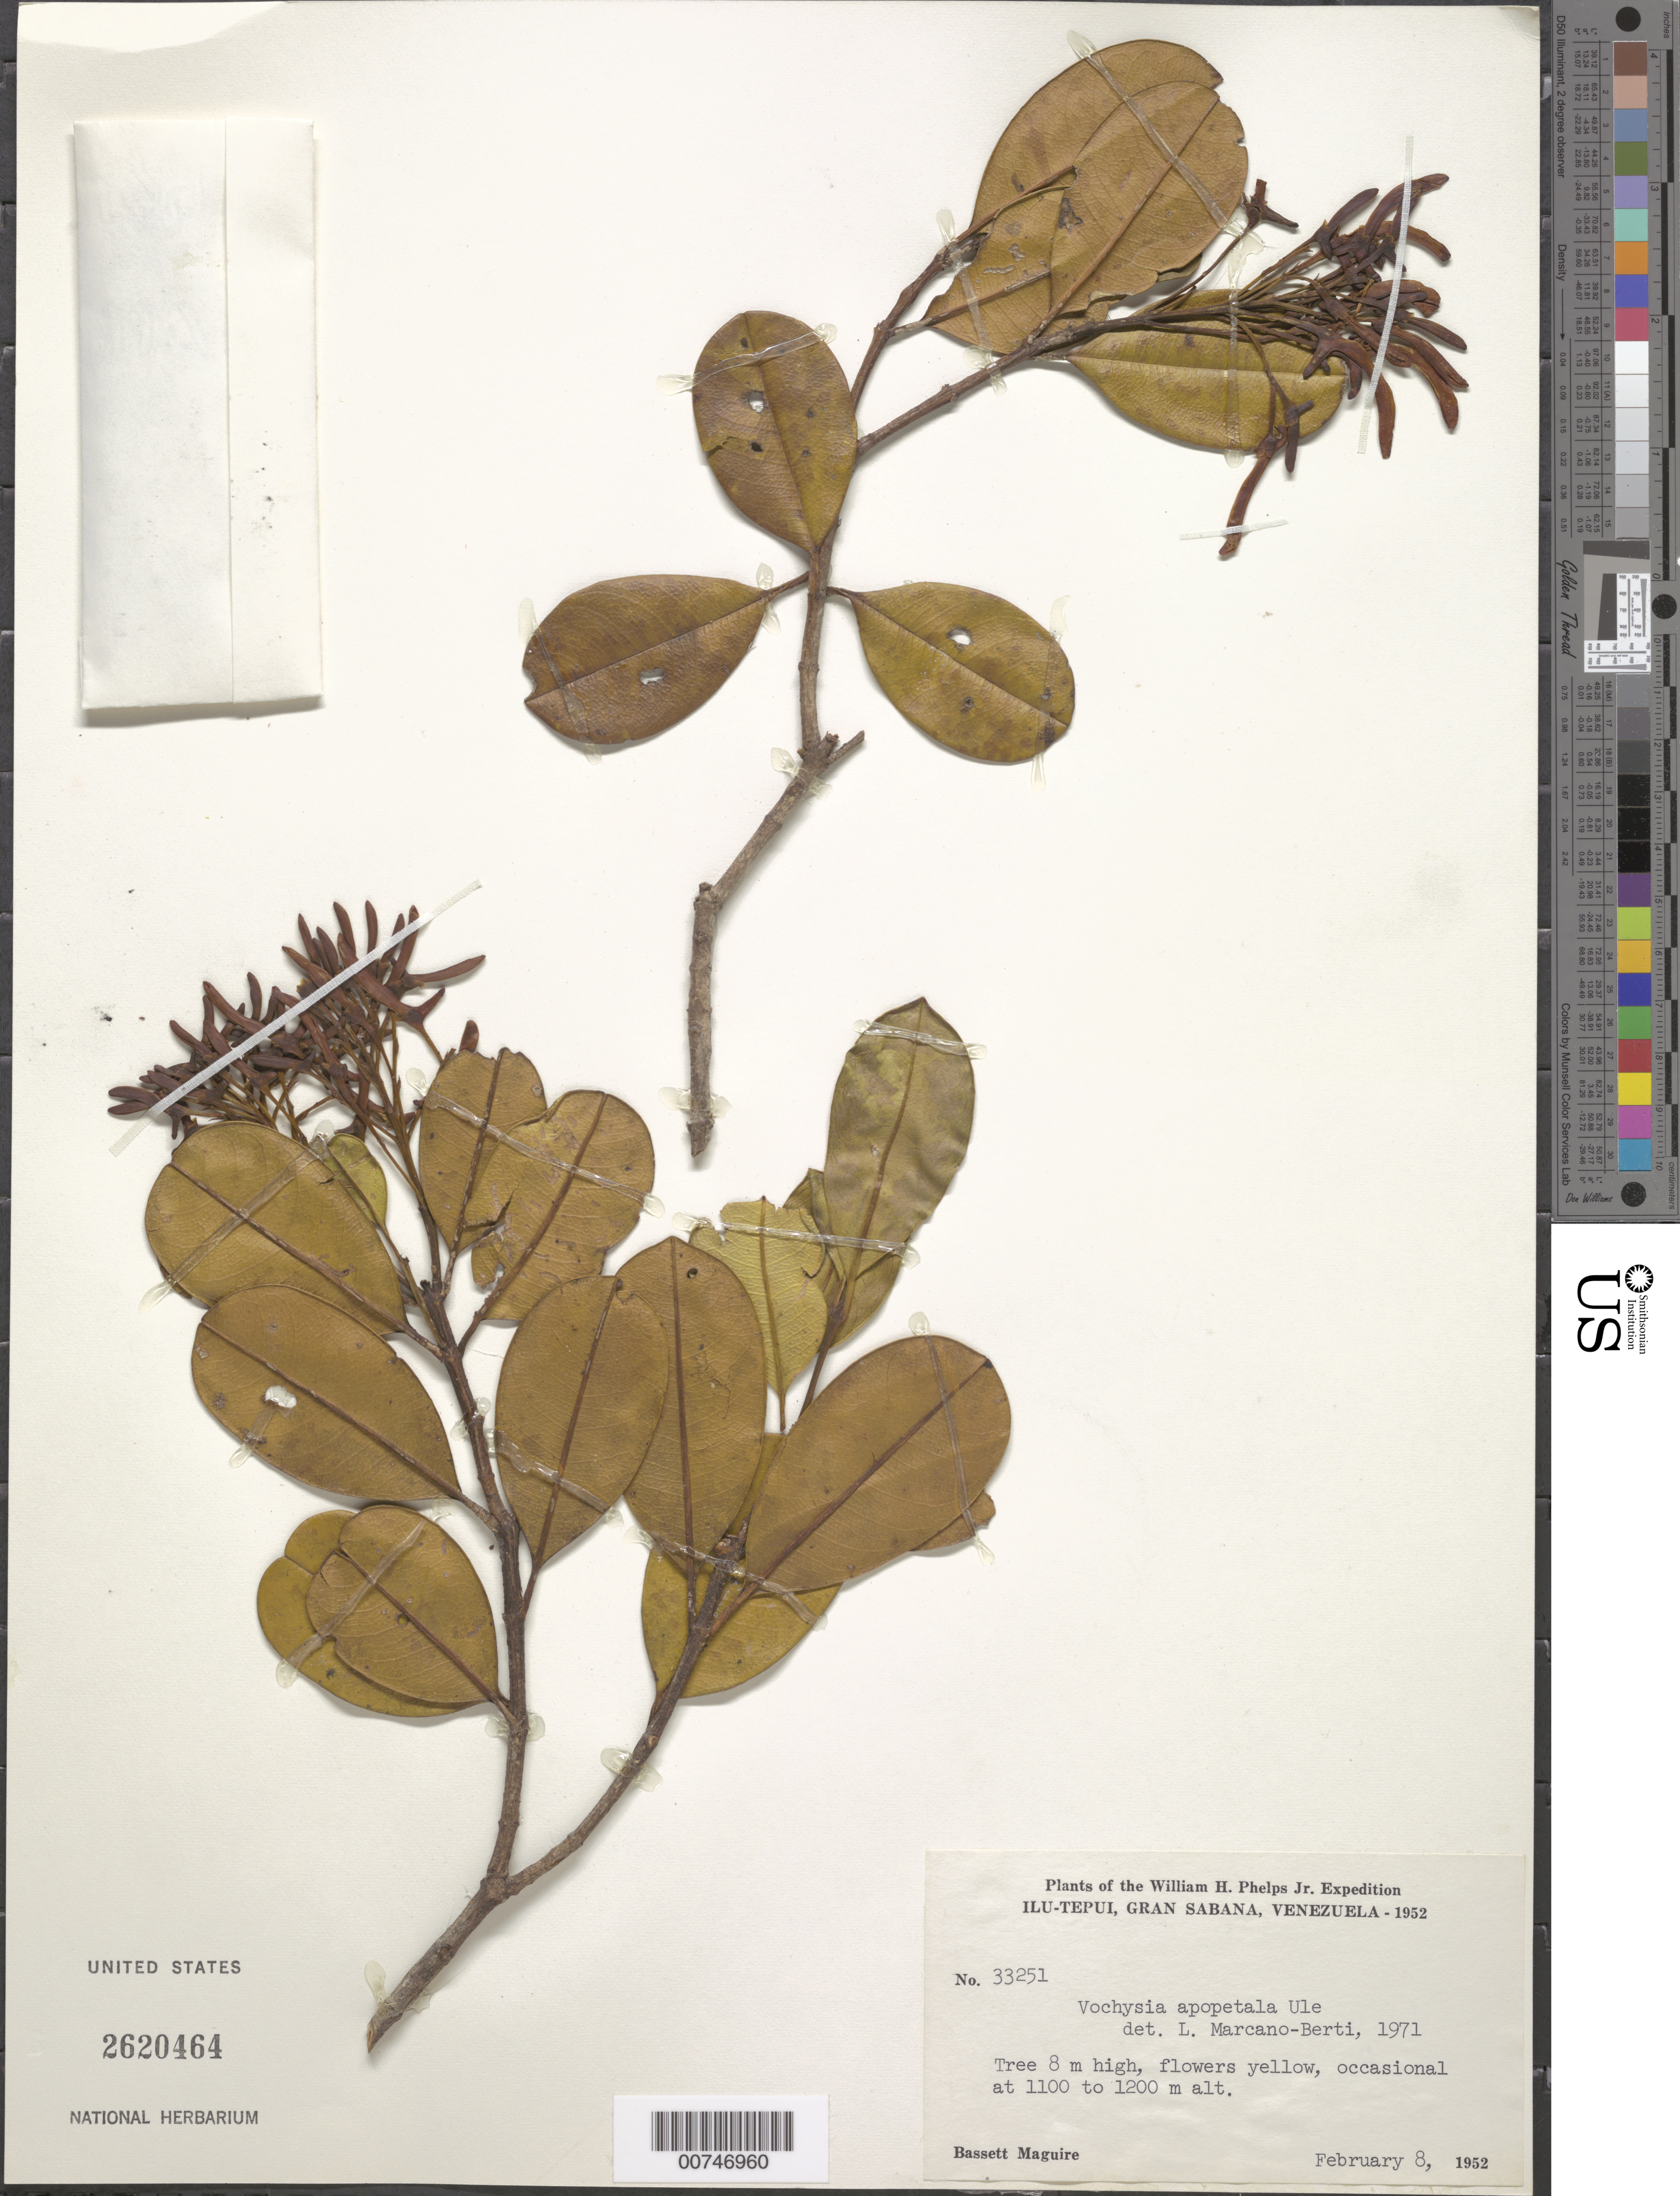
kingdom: Plantae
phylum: Tracheophyta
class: Magnoliopsida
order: Myrtales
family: Vochysiaceae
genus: Vochysia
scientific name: Vochysia apopetala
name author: Ule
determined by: Marcano-Berti, L.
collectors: B. Maguire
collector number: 33251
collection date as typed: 8-Feb-52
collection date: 1952-02-08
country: Venezuela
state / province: Bolívar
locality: Gran Sabana, Ilu-tepuí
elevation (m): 1000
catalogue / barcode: US 2620464